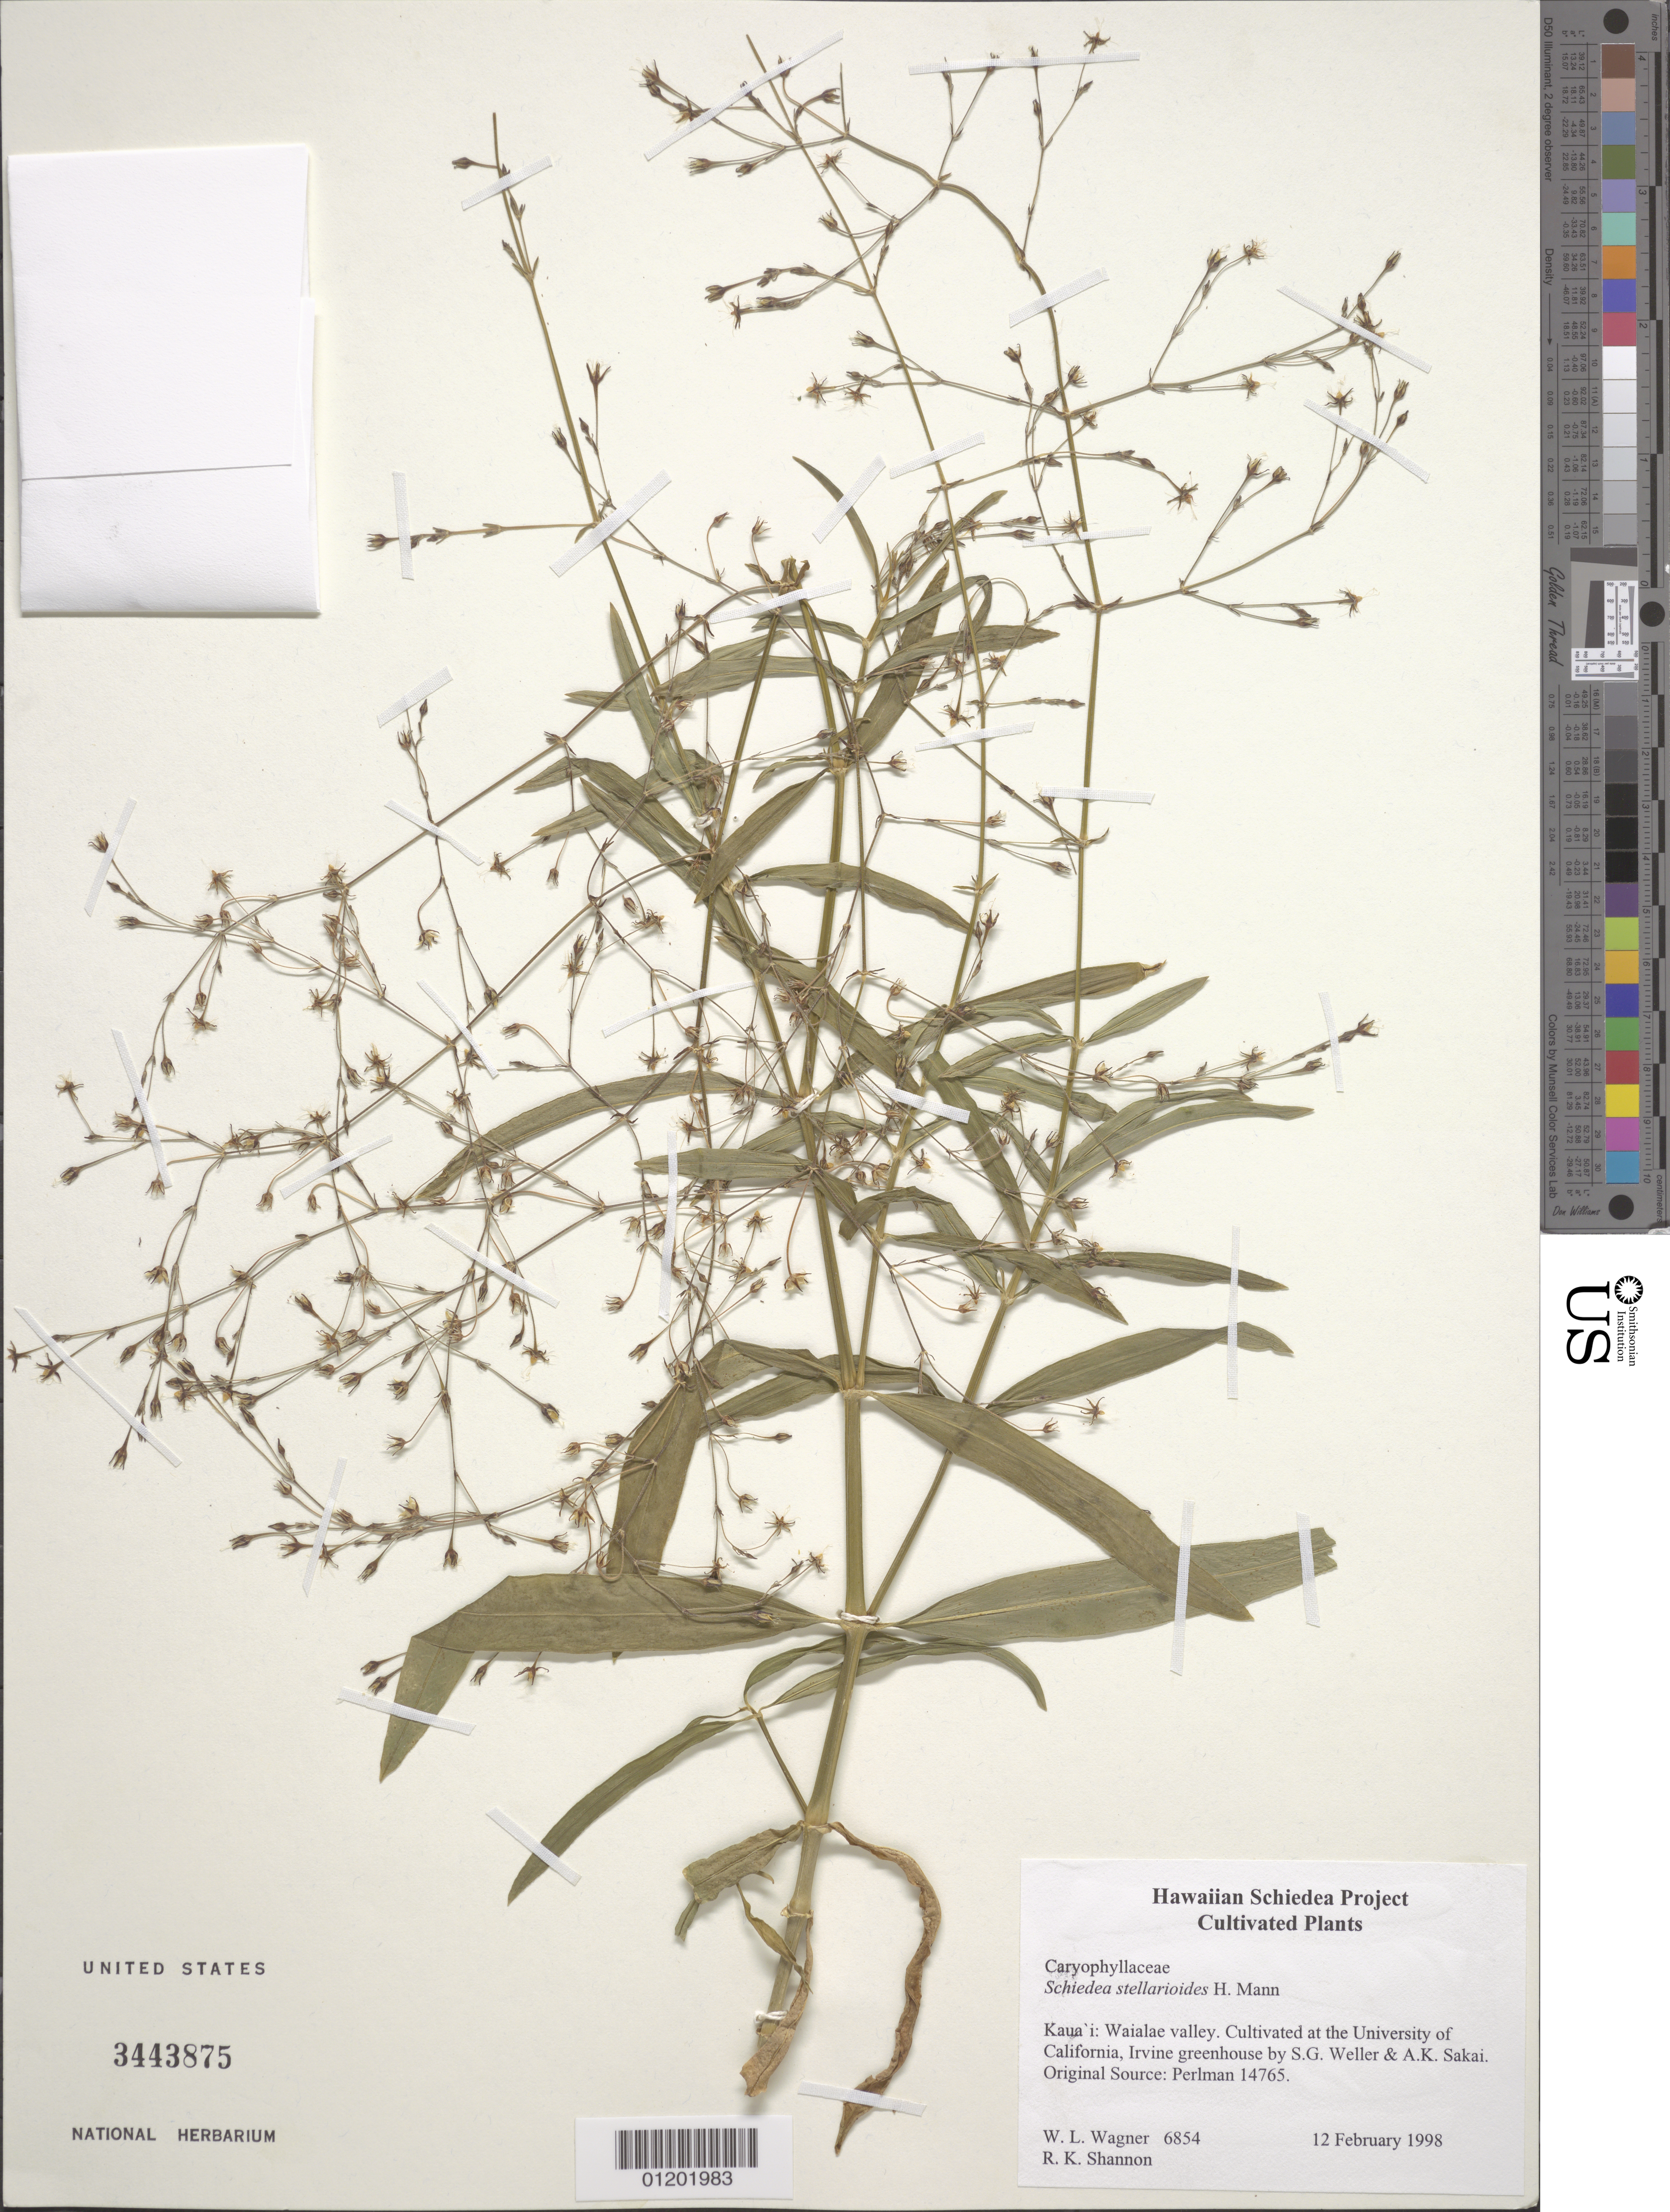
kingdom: Plantae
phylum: Tracheophyta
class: Magnoliopsida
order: Caryophyllales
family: Caryophyllaceae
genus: Schiedea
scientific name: Schiedea stellarioides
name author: H. Mann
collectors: W. L. Wagner & R. Shannon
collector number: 6854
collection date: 1998-02-12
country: United States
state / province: California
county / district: Orange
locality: University of California, Irvine greenhouse.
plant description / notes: Cultivated at the University of California, Irvine greenhouse by S.G. Weller & A.K. Sakai. Original source: Perlman 14765.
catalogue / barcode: US 3443875